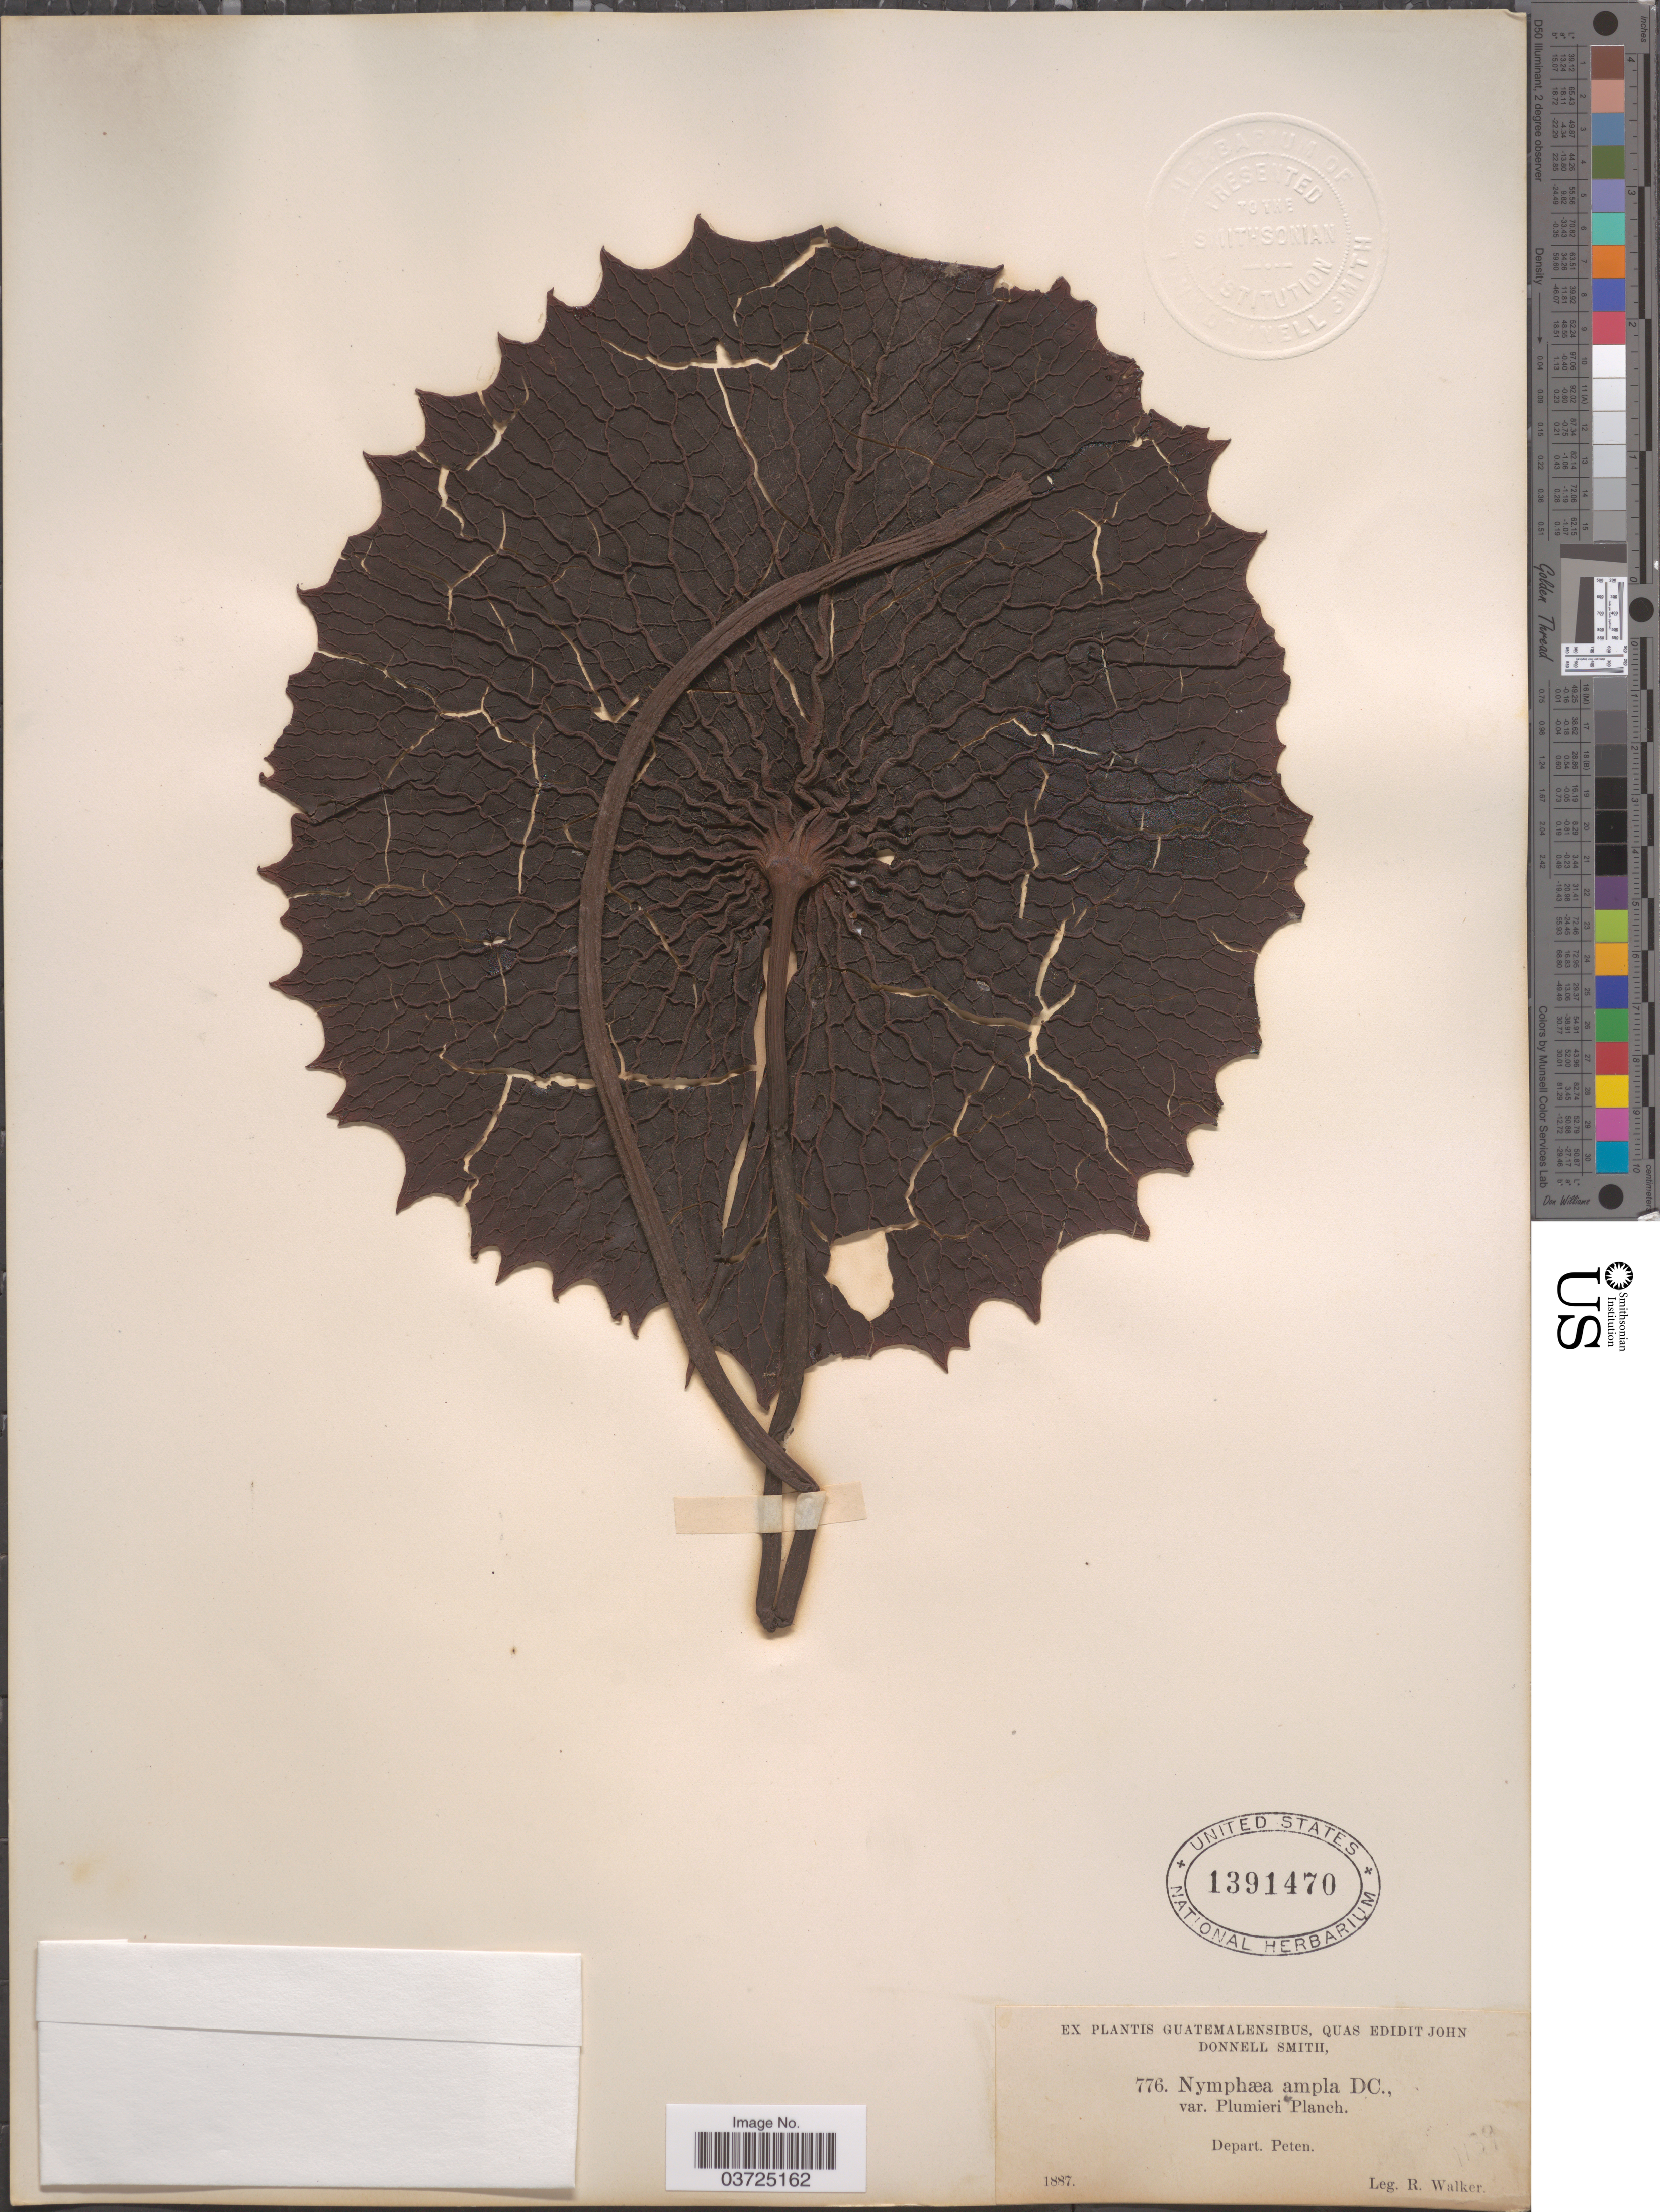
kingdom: Plantae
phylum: Tracheophyta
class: Magnoliopsida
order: Nymphaeales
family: Nymphaeaceae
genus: Nymphaea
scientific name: Nymphaea ampla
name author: (Salisb.) DC.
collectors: R. Walker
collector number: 776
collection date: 1887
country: Guatemala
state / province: El Peten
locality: Depart. Peten.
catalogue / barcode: US 1391470